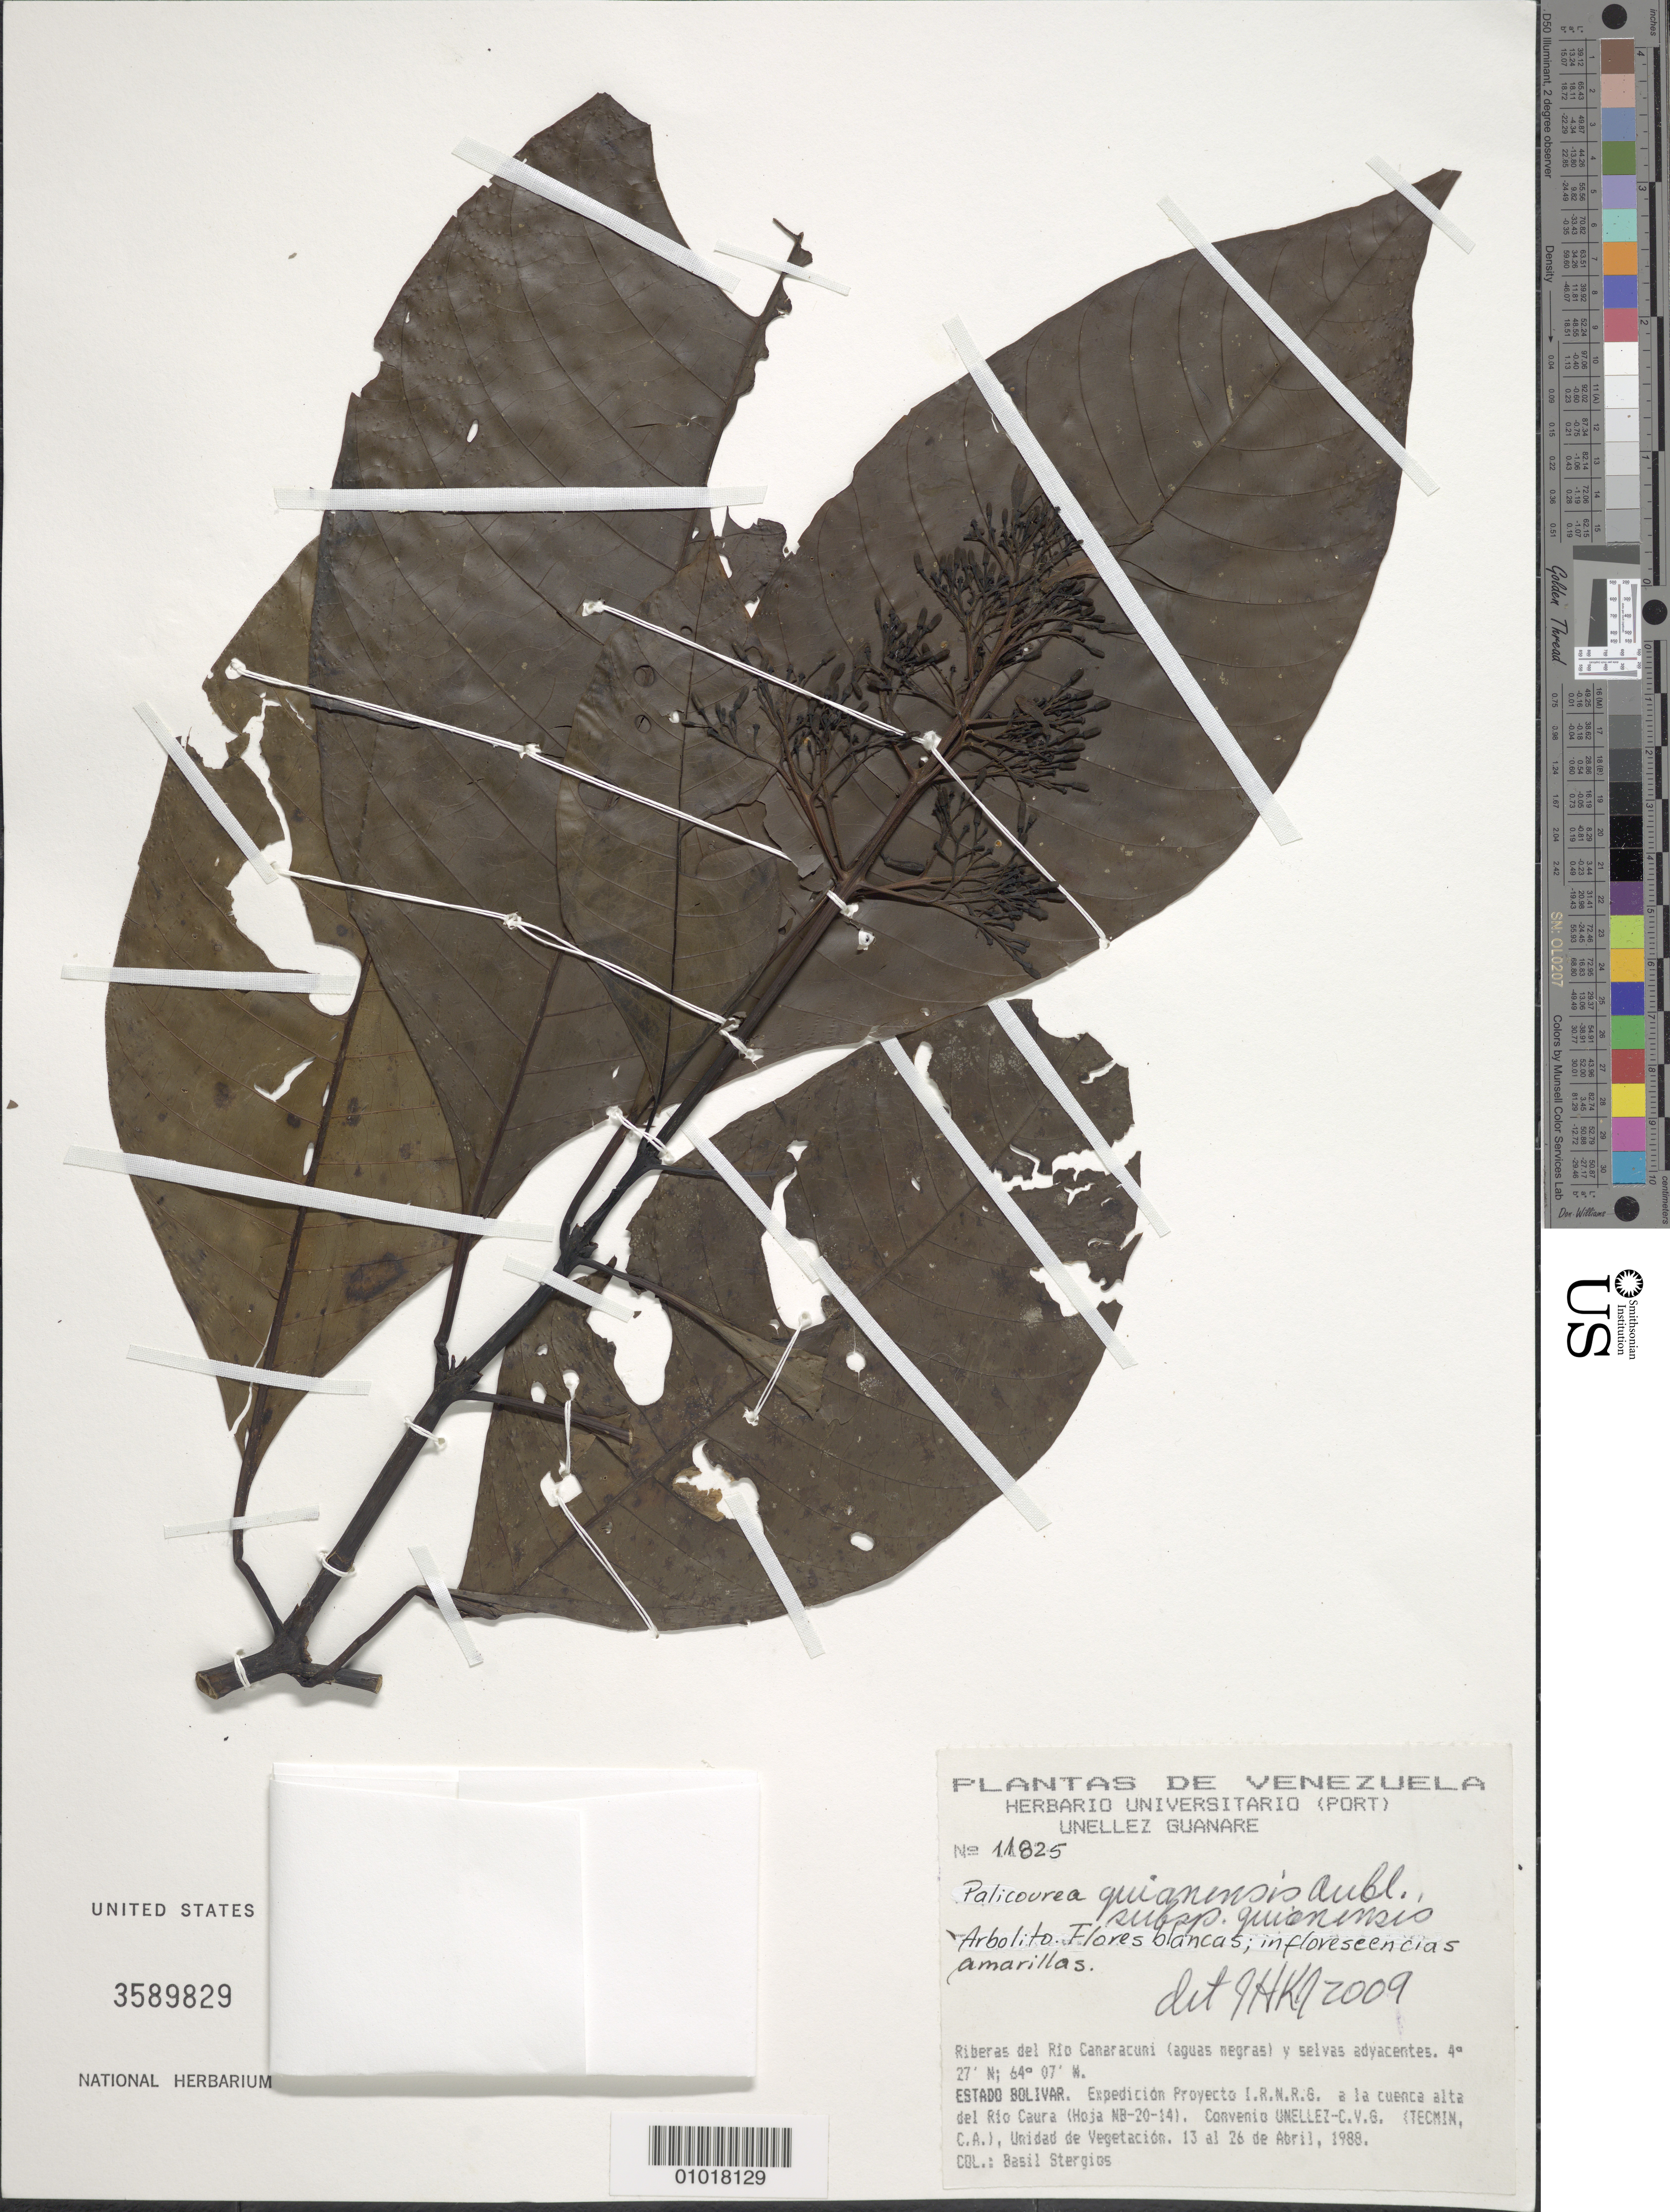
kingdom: Plantae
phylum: Tracheophyta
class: Magnoliopsida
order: Gentianales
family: Rubiaceae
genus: Palicourea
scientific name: Palicourea guianensis subsp. guianensis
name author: Aubl.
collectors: B. G. Stergios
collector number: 11825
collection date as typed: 13-Apr-88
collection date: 1988-04-13/1988-04-26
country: Venezuela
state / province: Bolívar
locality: Riberas del rio Canaracuni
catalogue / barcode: US 2589829